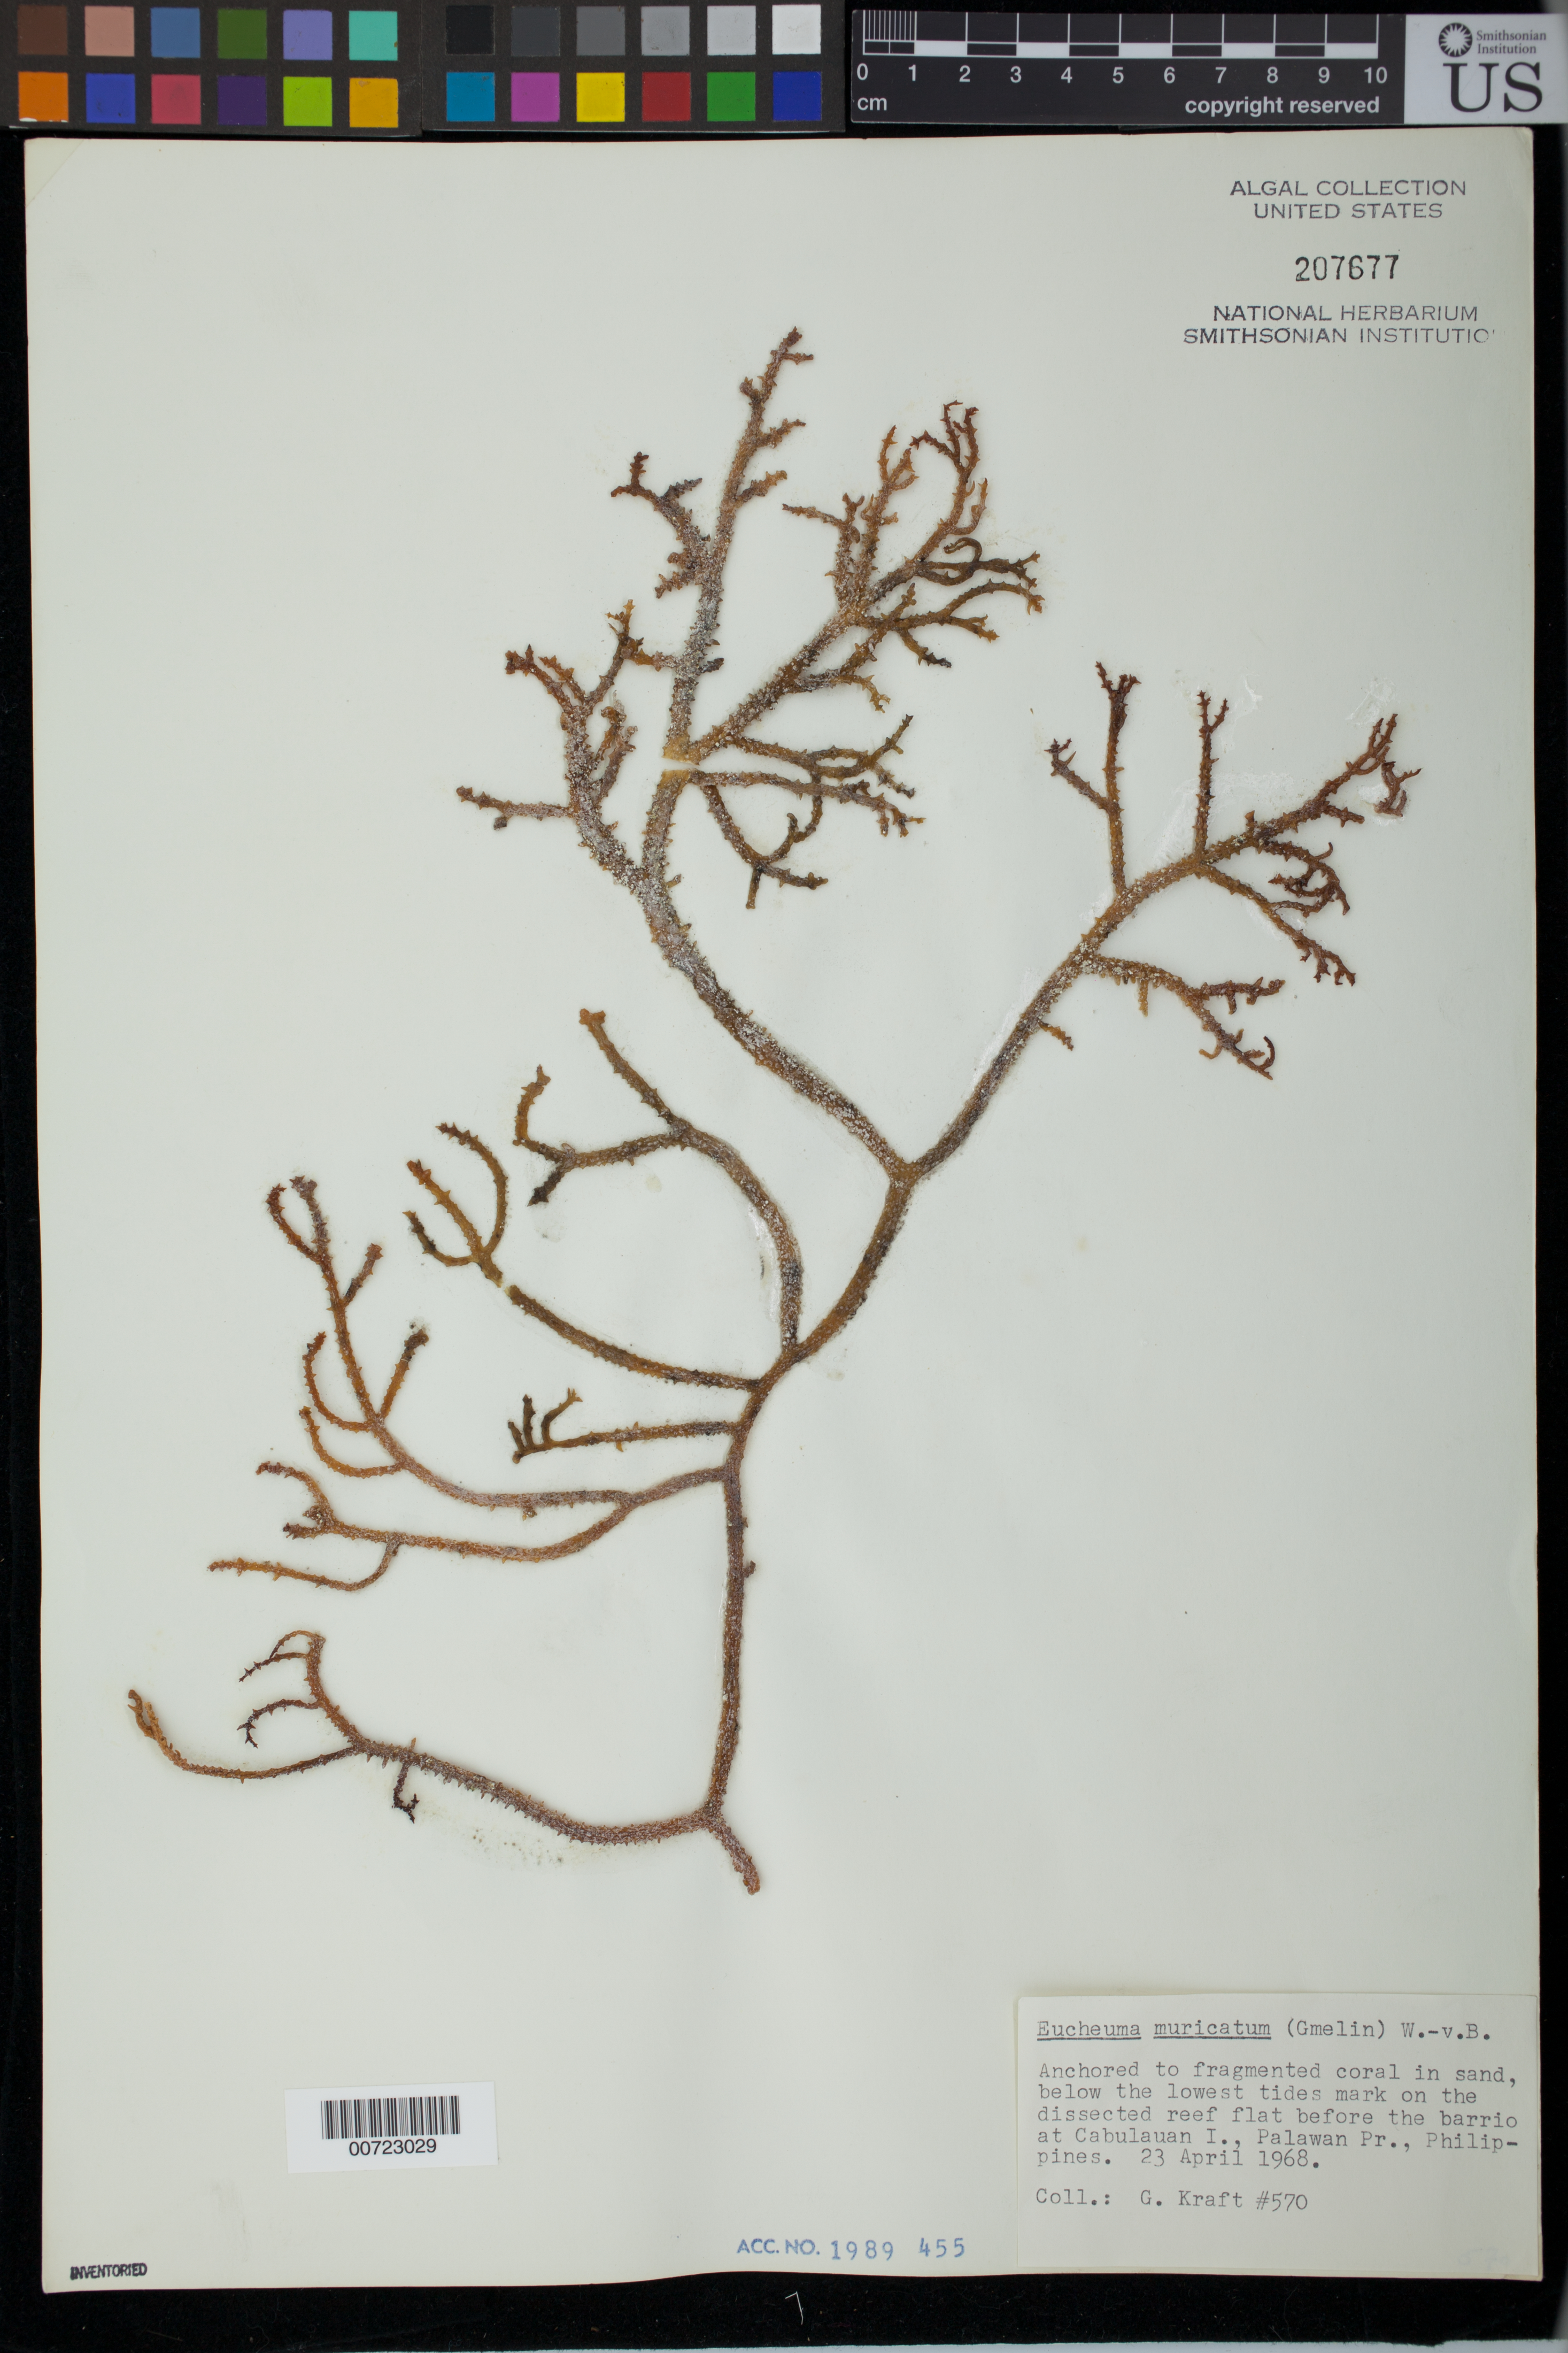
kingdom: Plantae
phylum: Rhodophyta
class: Florideophyceae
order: Gigartinales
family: Solieriaceae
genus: Eucheuma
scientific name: Eucheuma denticulatum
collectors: G. T. Kraft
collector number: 570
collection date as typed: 23 Apr 1968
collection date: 1968-04-23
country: Philippines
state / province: Mimaropa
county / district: Palawan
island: Cabulauan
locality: Reef flat before the barrio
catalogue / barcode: US 207677